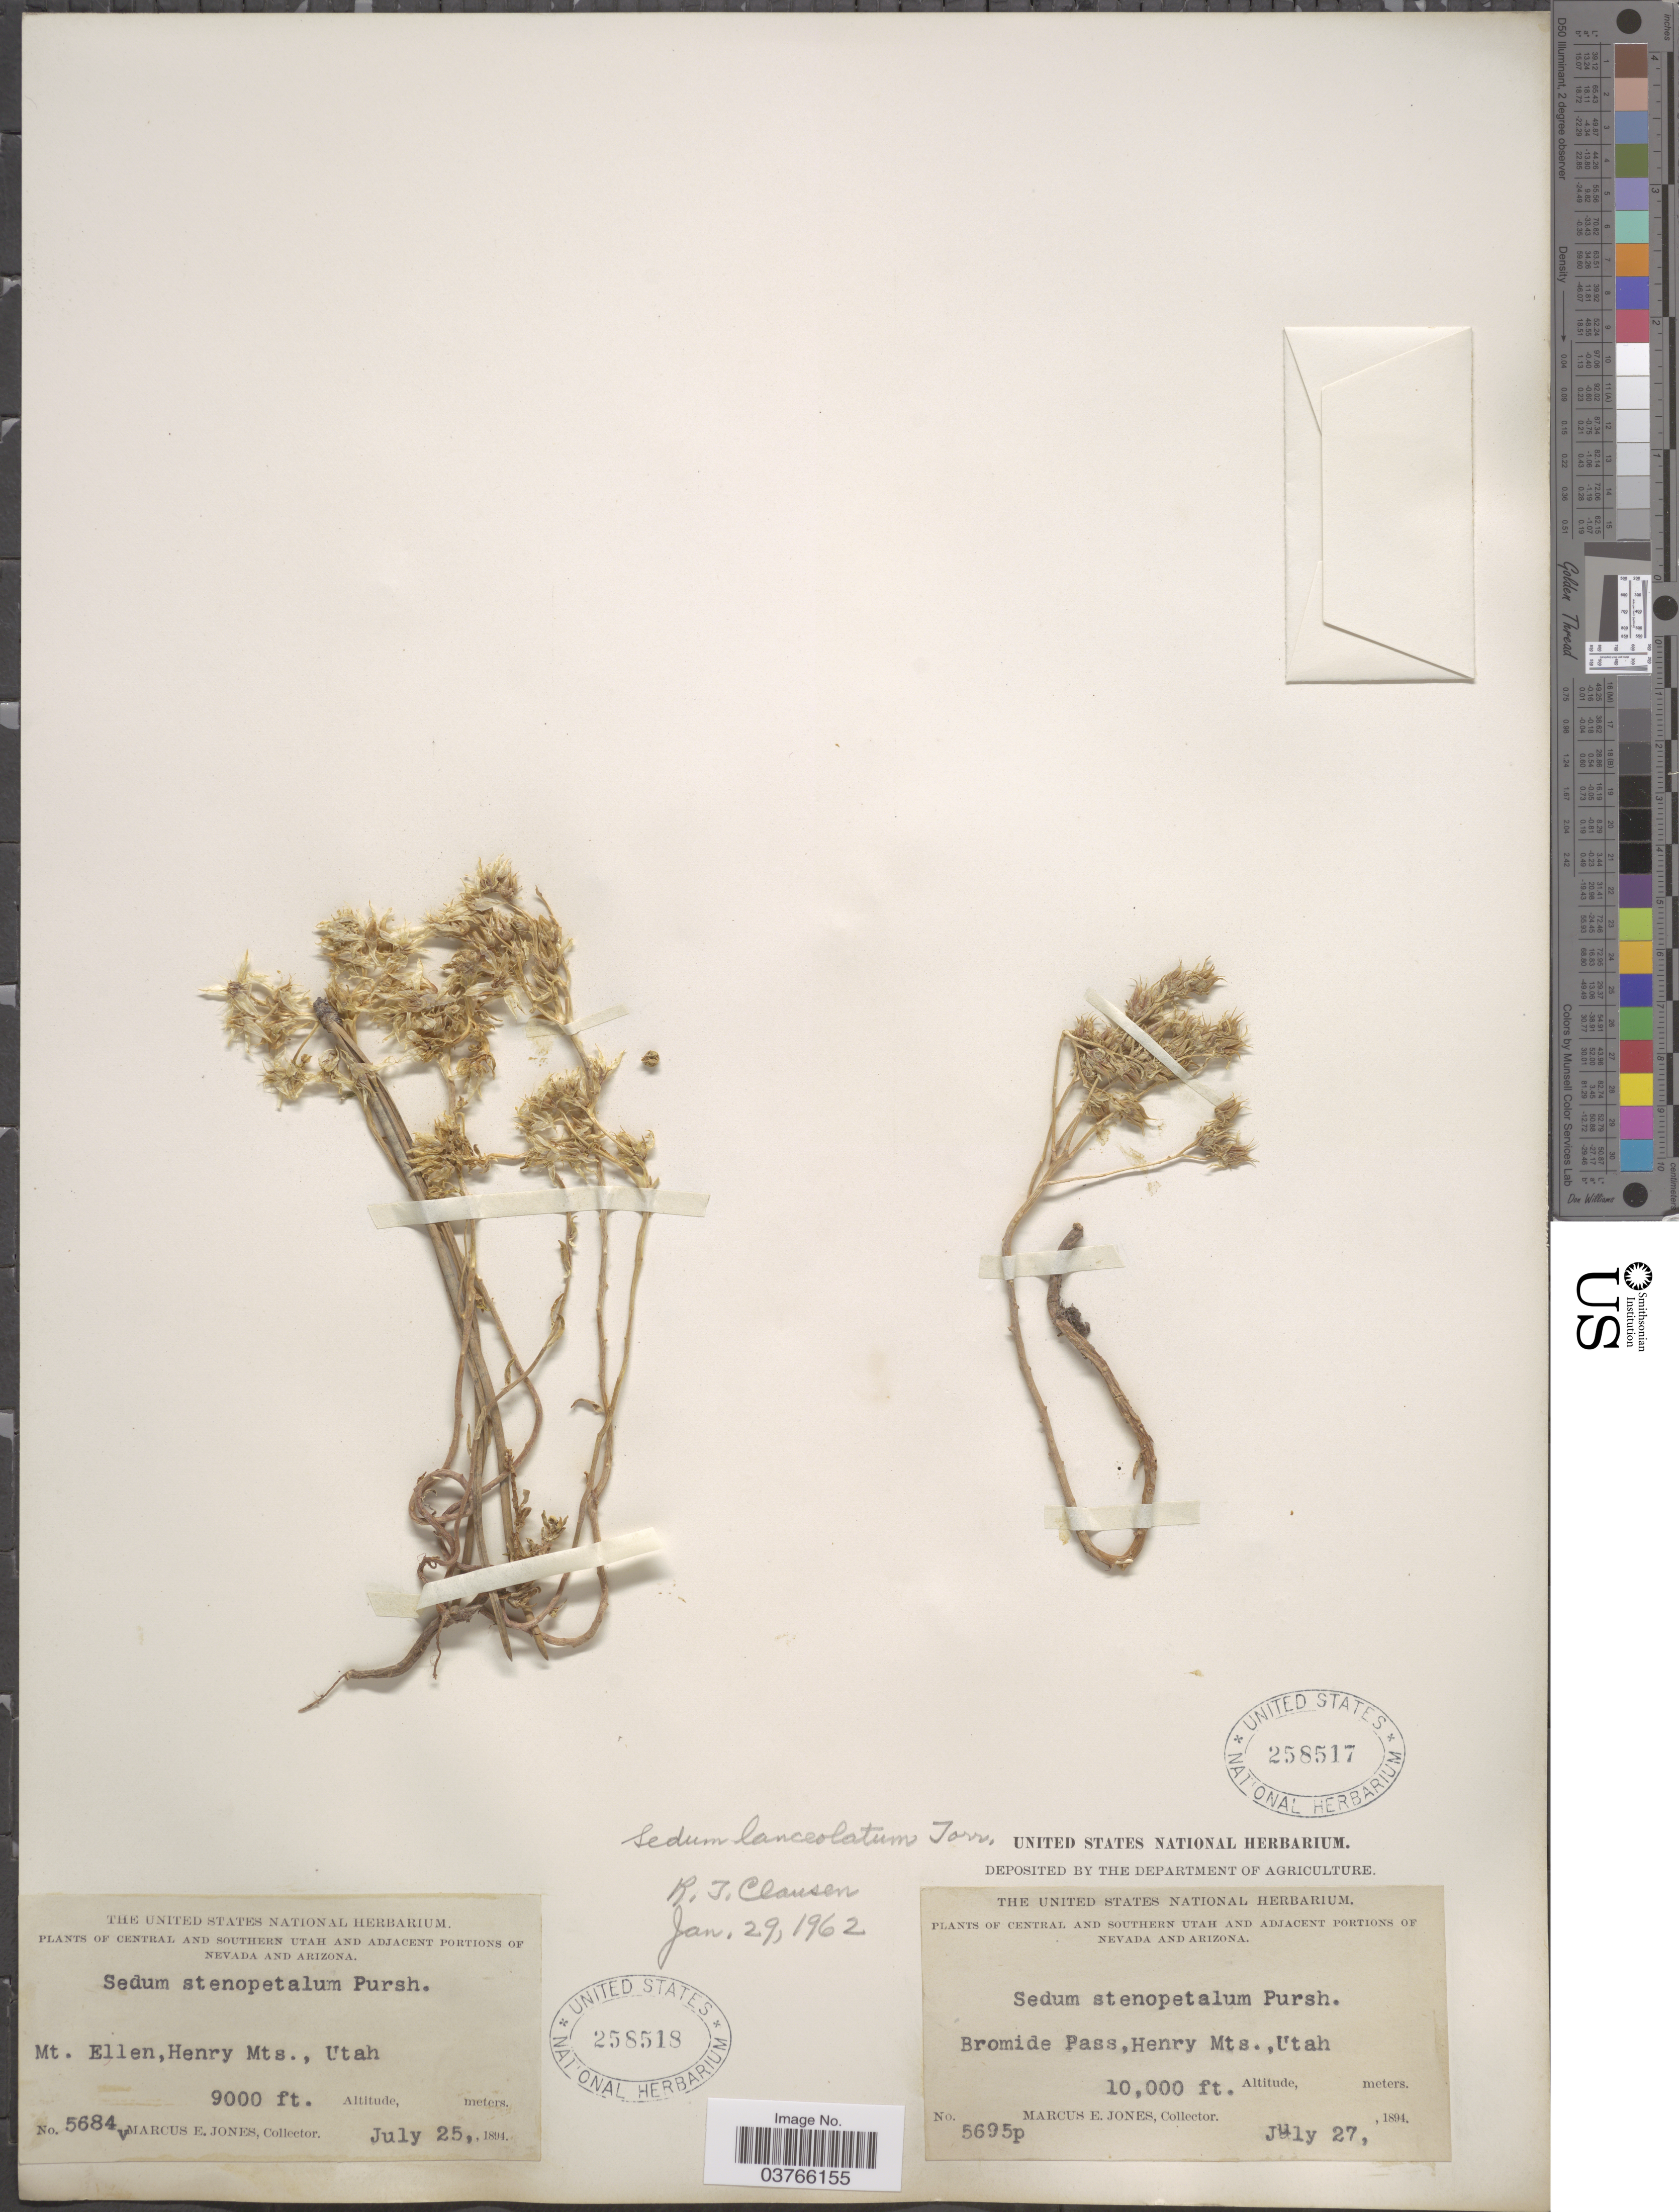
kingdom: Plantae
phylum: Tracheophyta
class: Magnoliopsida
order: Saxifragales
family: Crassulaceae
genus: Sedum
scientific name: Sedum lanceolatum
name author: Torr.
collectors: M. E. Jones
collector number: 5695p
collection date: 1894-07-27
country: United States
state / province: Utah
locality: Central and Southern Utah. Bromide Pass, Henry Mts.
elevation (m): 3048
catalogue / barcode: US 258518